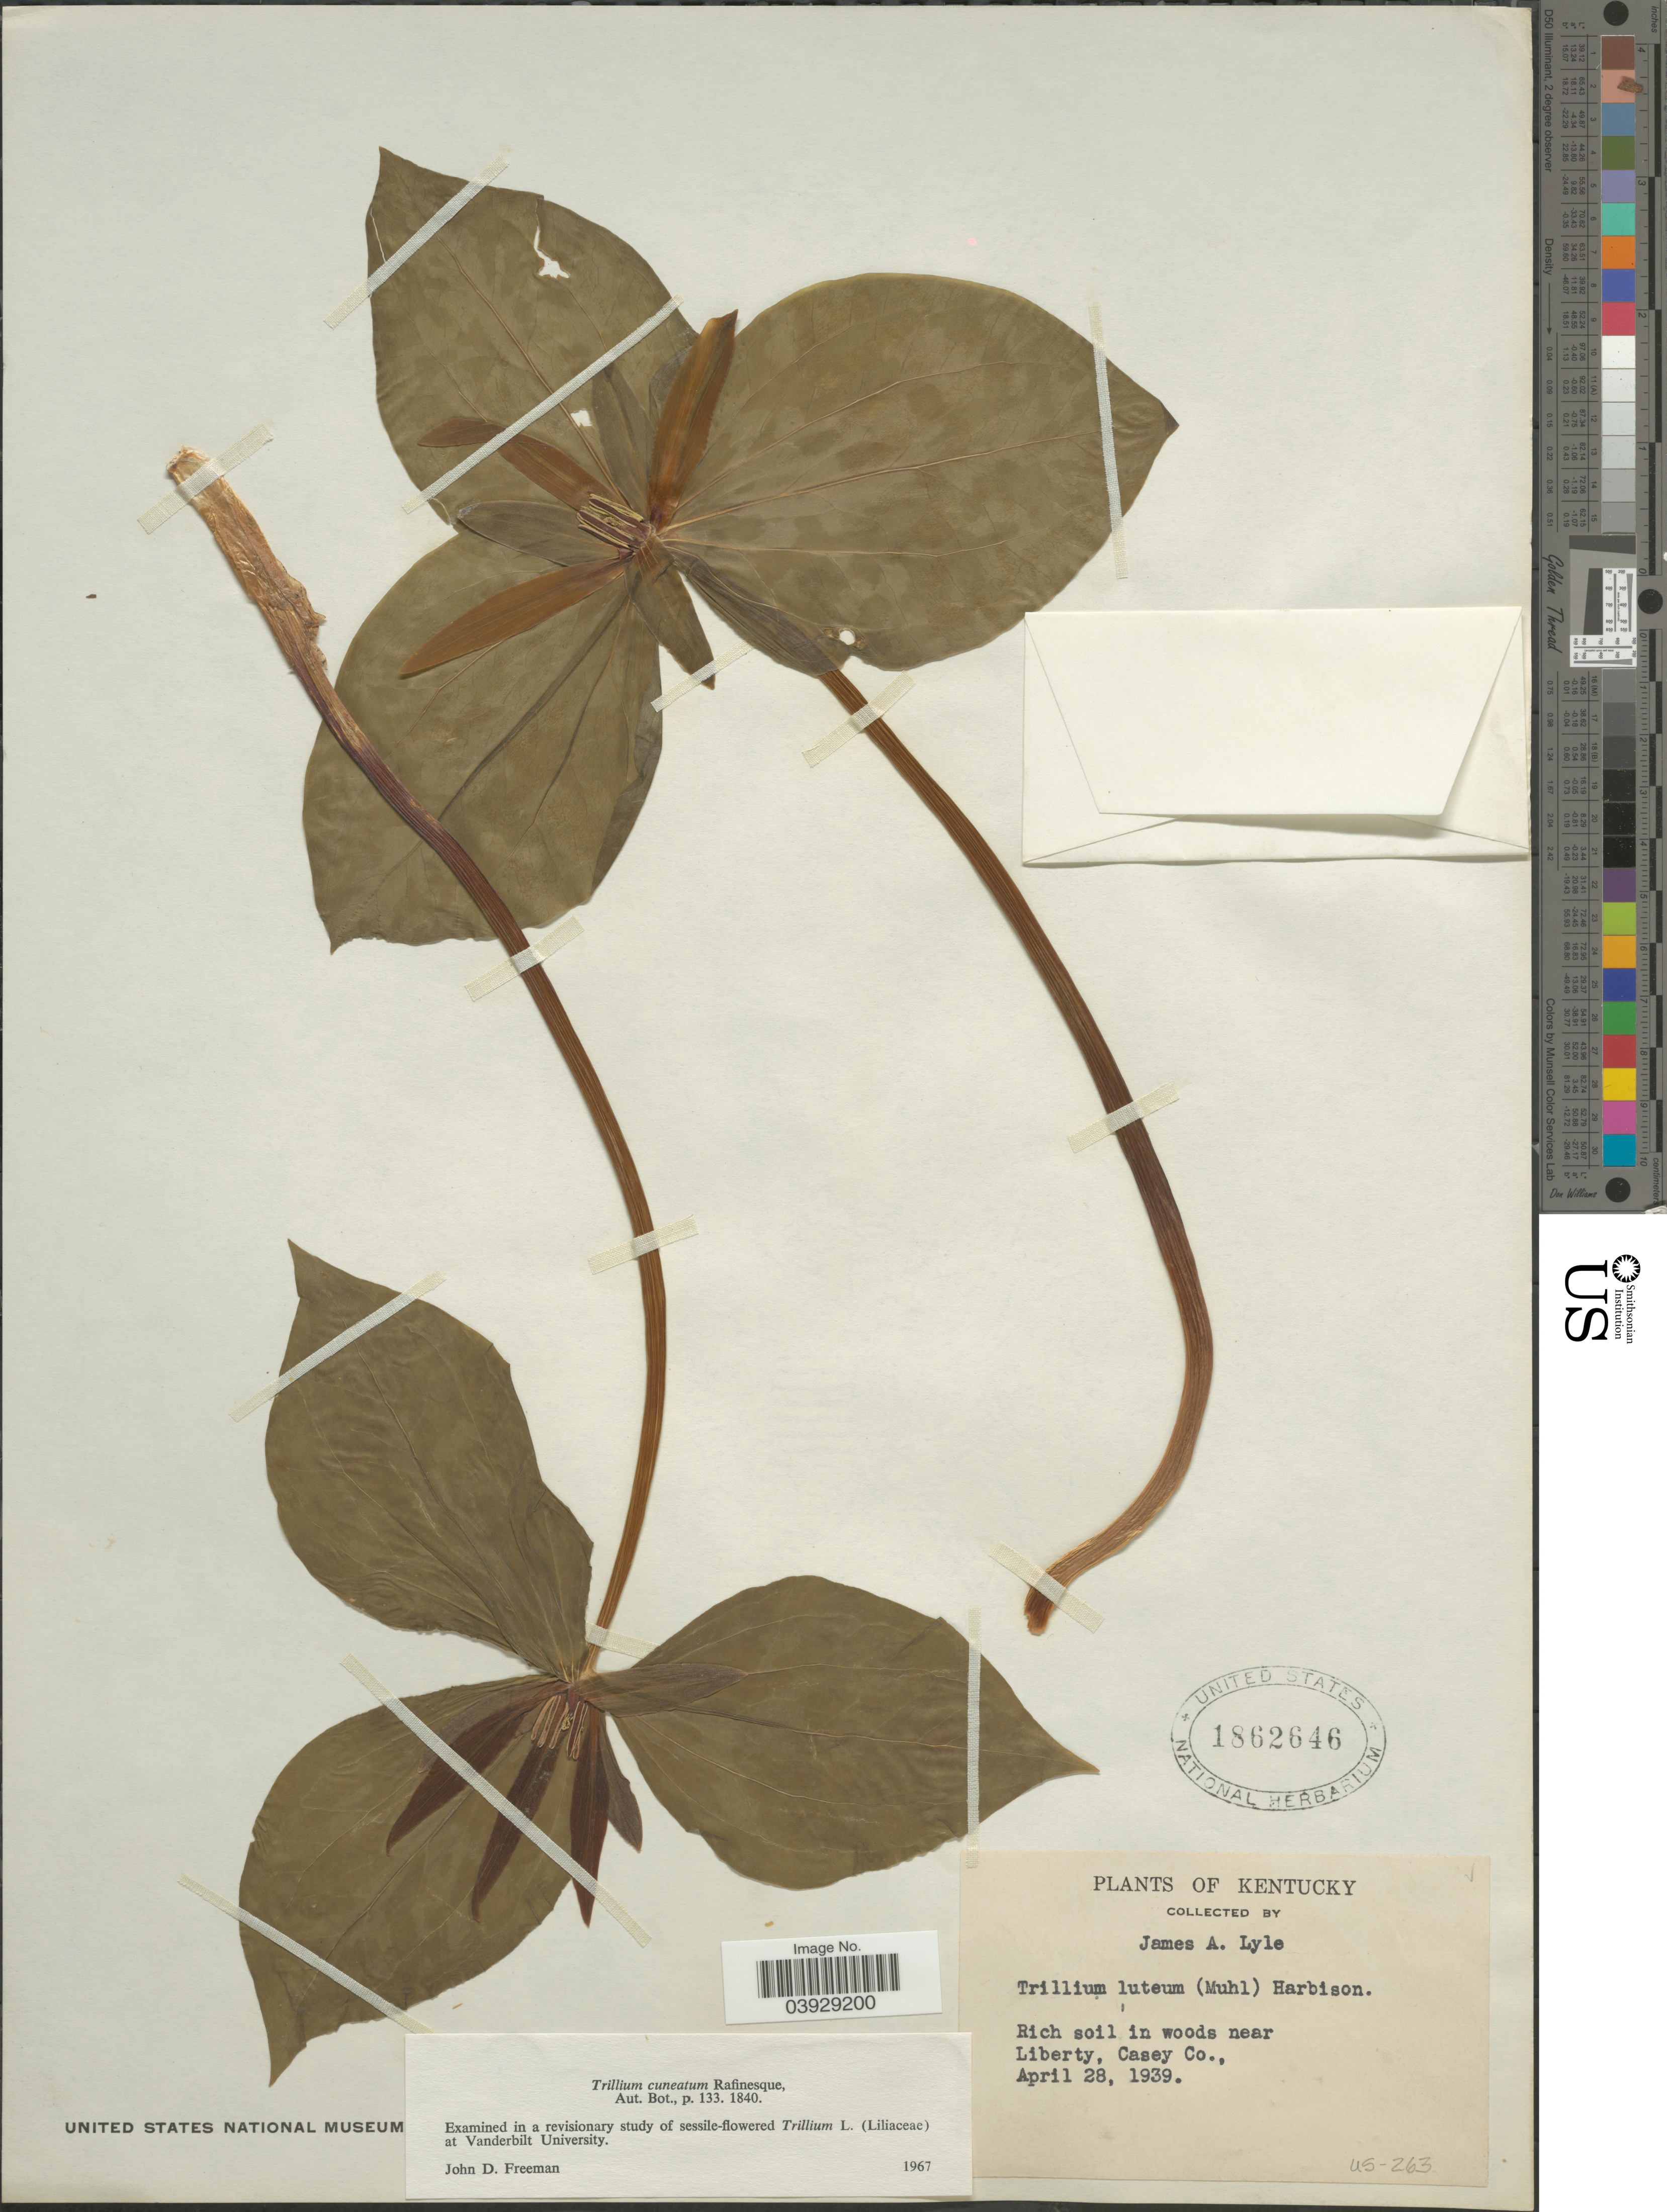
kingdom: Plantae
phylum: Tracheophyta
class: Liliopsida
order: Liliales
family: Melanthiaceae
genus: Trillium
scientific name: Trillium cuneatum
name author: Raf.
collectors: J. Lyle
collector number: US-263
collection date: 1939-04-28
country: United States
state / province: Kentucky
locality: Rich soil in woods near Liberty, Casey Co.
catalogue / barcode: US 1862646